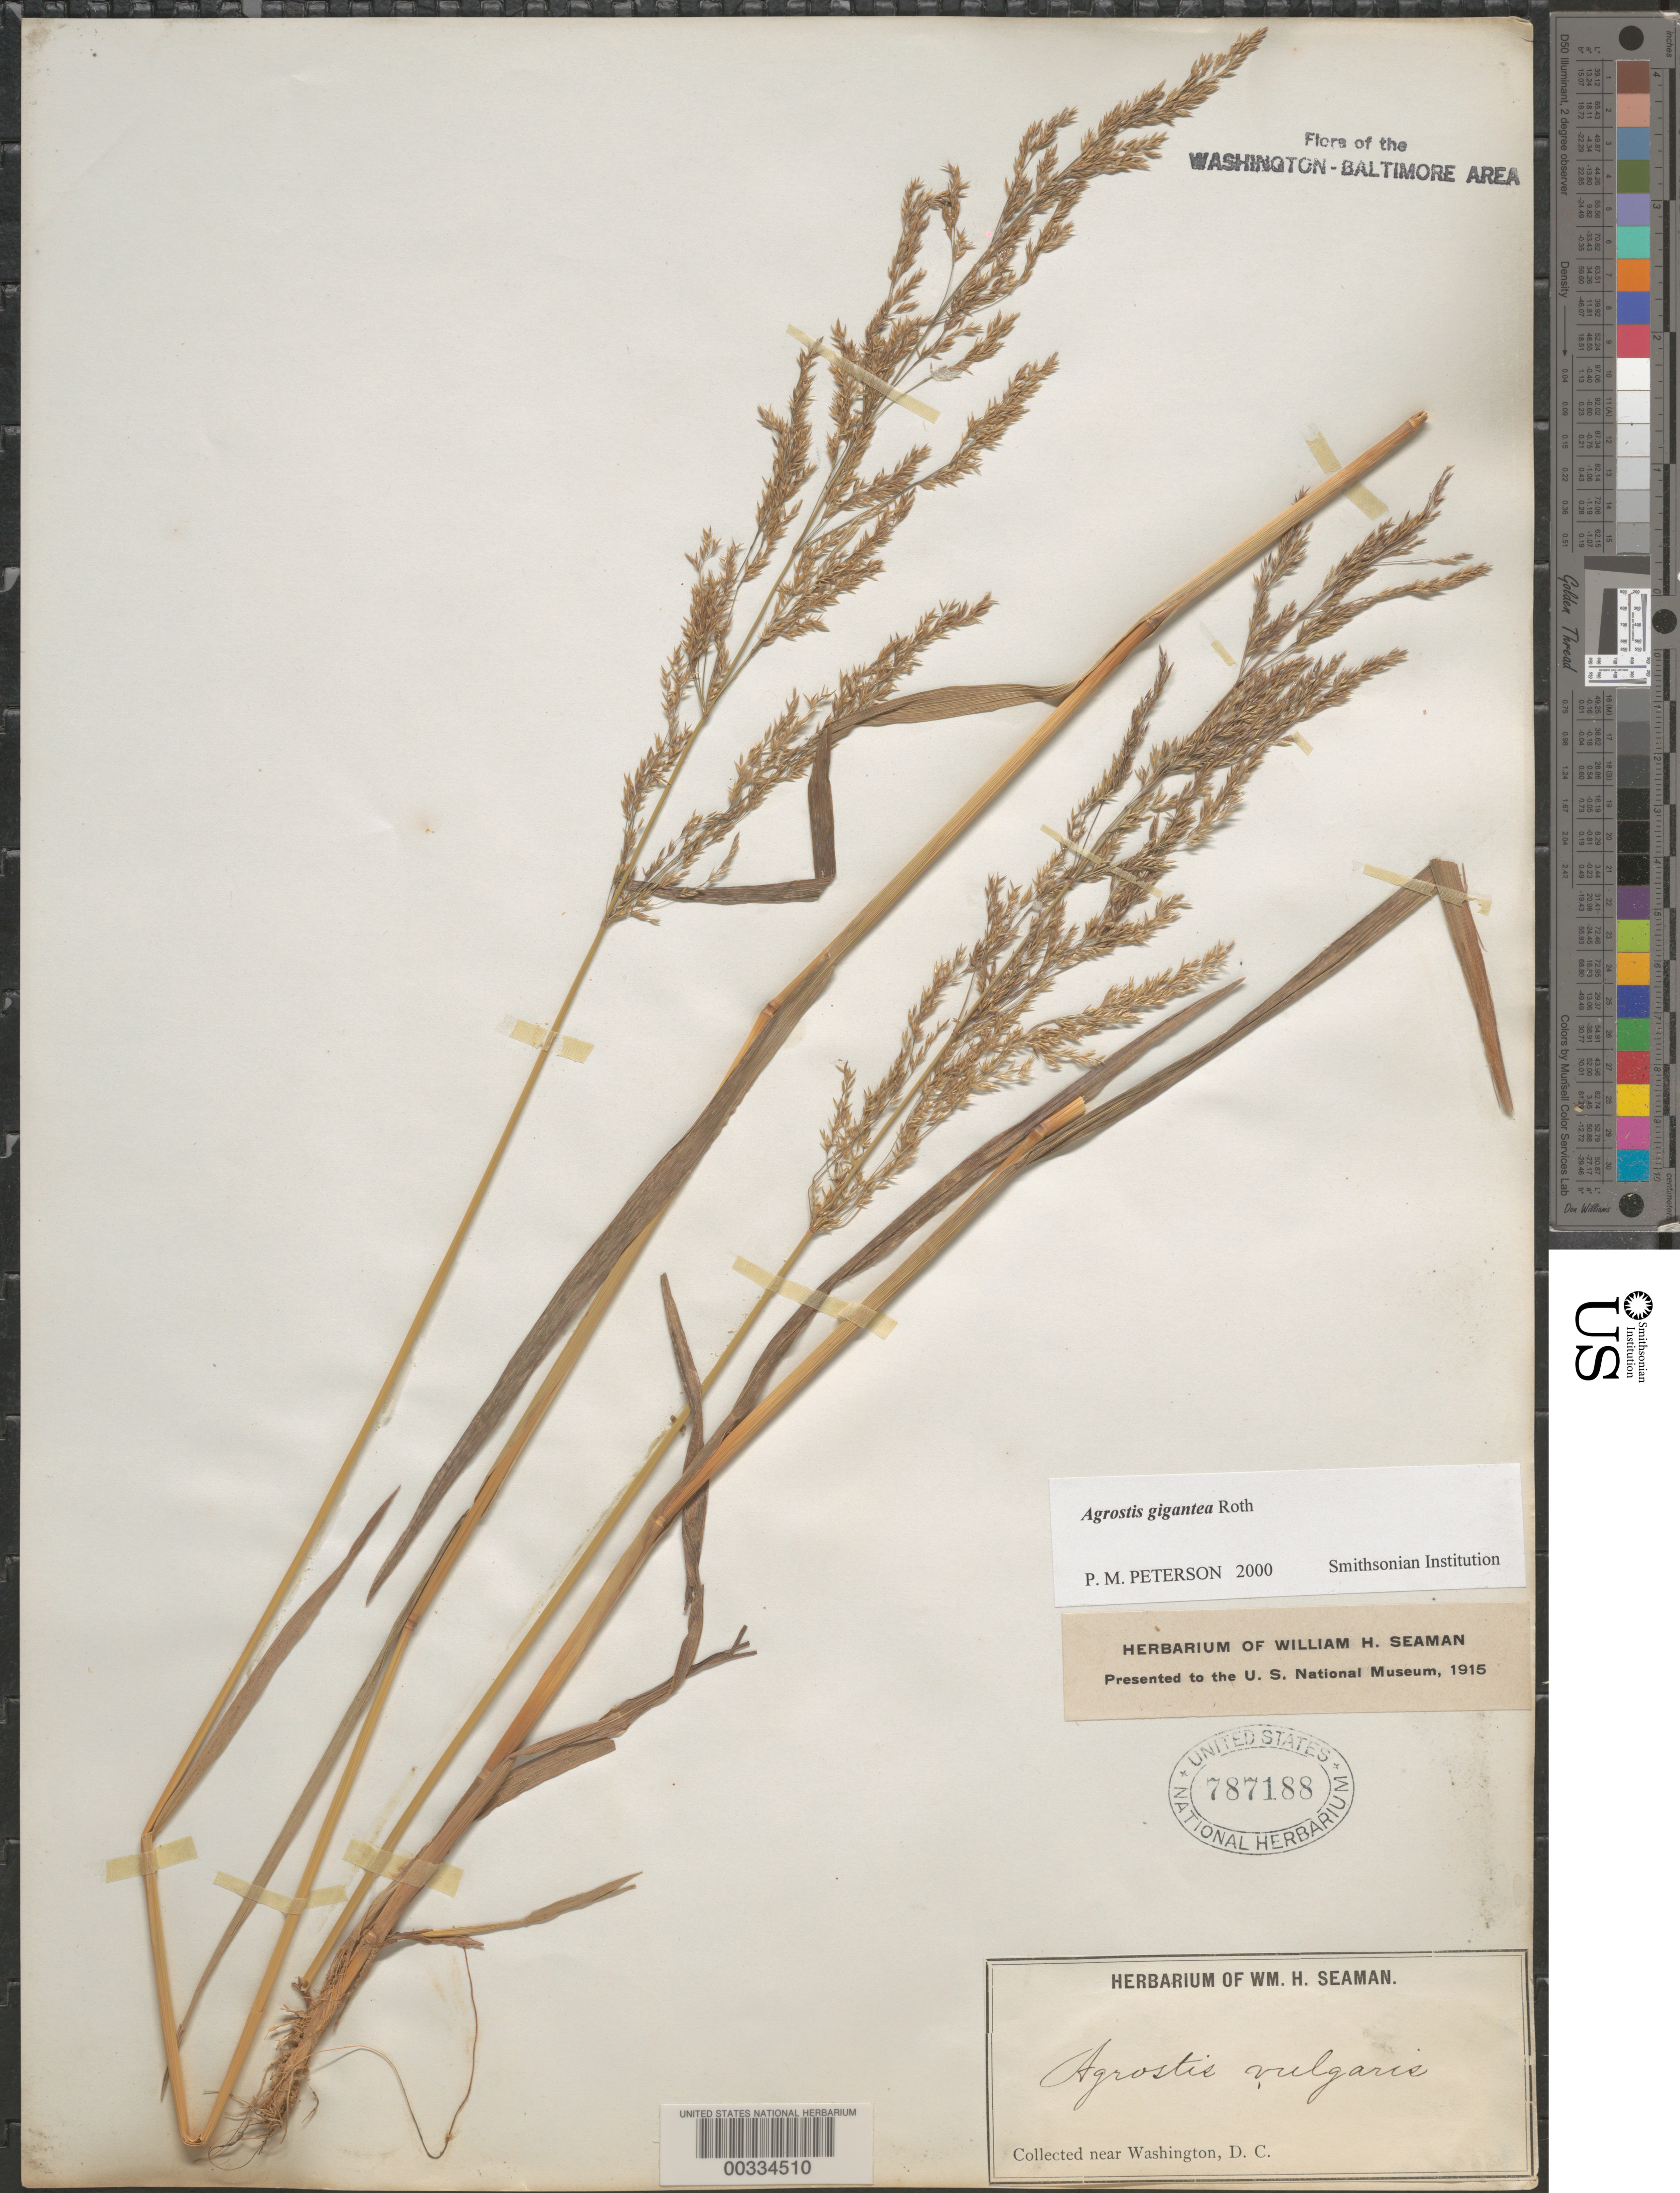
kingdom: Plantae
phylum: Tracheophyta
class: Liliopsida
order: Poales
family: Poaceae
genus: Agrostis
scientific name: Agrostis gigantea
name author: Roth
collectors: W. Seaman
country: United States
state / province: District of Columbia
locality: DC vicinity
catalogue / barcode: US 787188